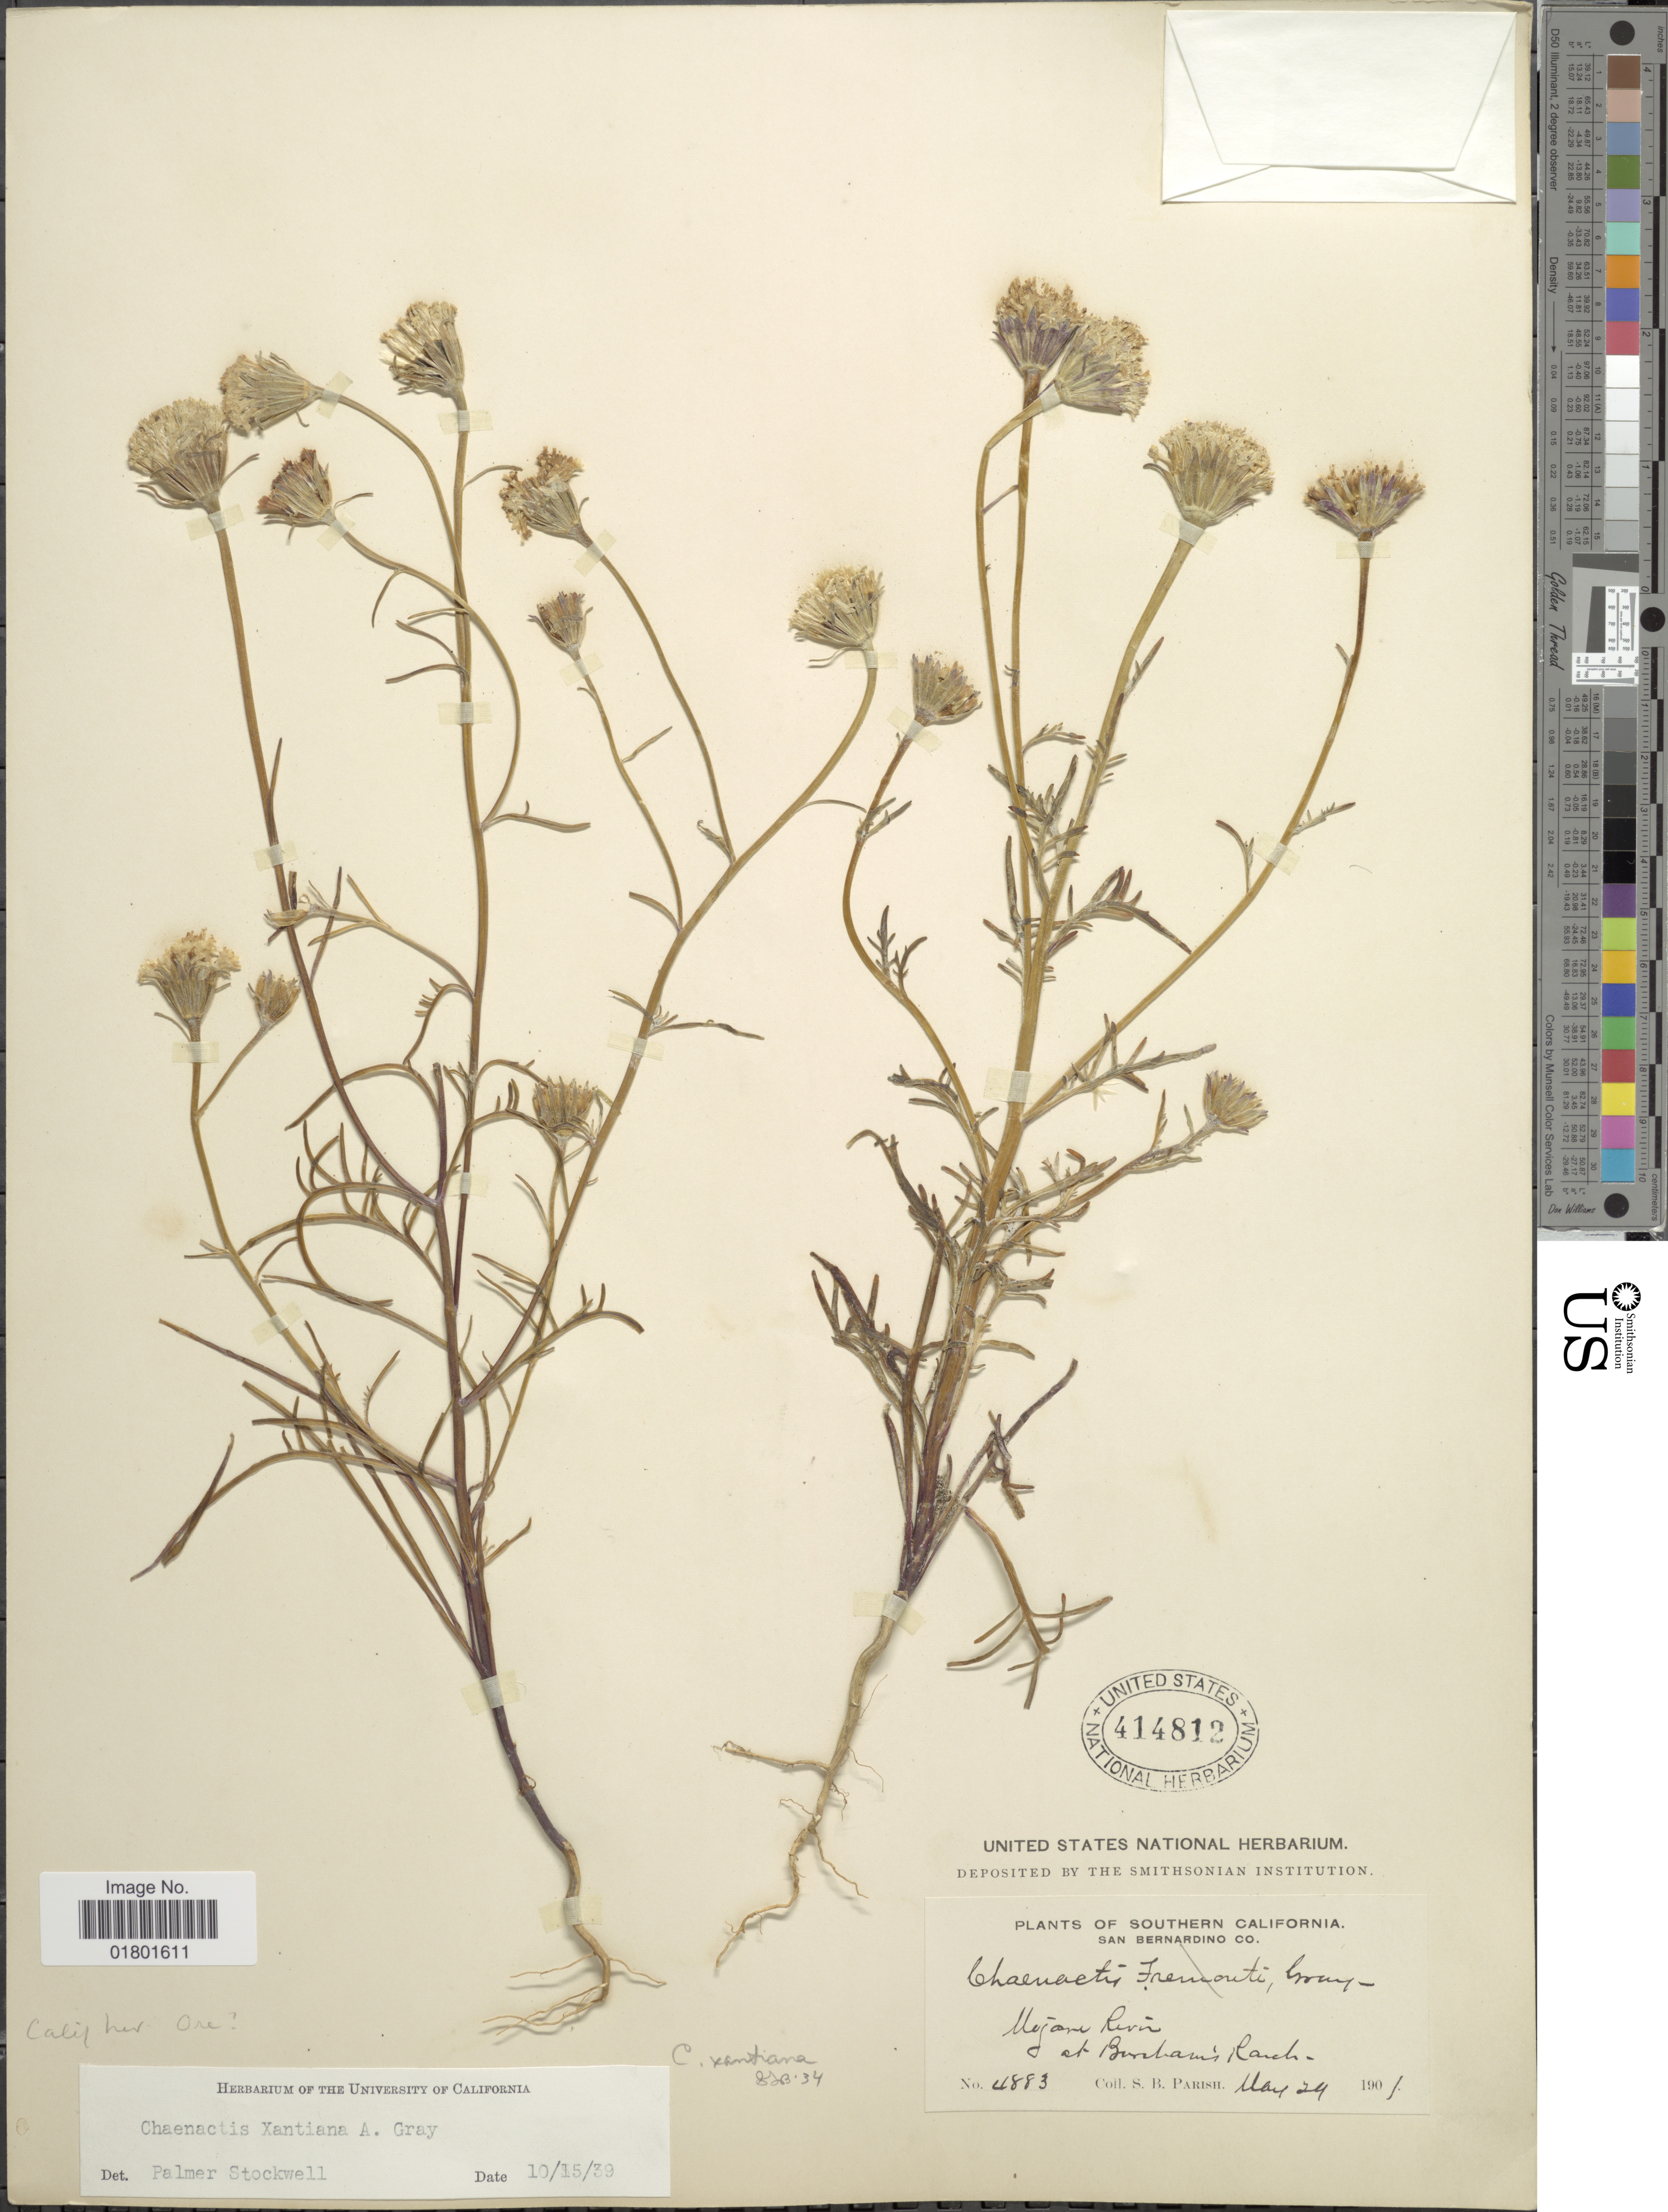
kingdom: Plantae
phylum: Tracheophyta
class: Magnoliopsida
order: Asterales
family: Asteraceae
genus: Chaenactis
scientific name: Chaenactis xantiana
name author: A. Gray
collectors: S. B. Parish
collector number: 4883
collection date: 1901-05-29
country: United States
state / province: California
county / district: San Bernardino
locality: Southern California. Mojave River, at Burcham's Ranch.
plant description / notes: Corrected "Uojane River, at Buorhams Ranch" to "Mojave River, at Burcham's Ranch." Added "San Bernardino" to County field.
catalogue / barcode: US 414812